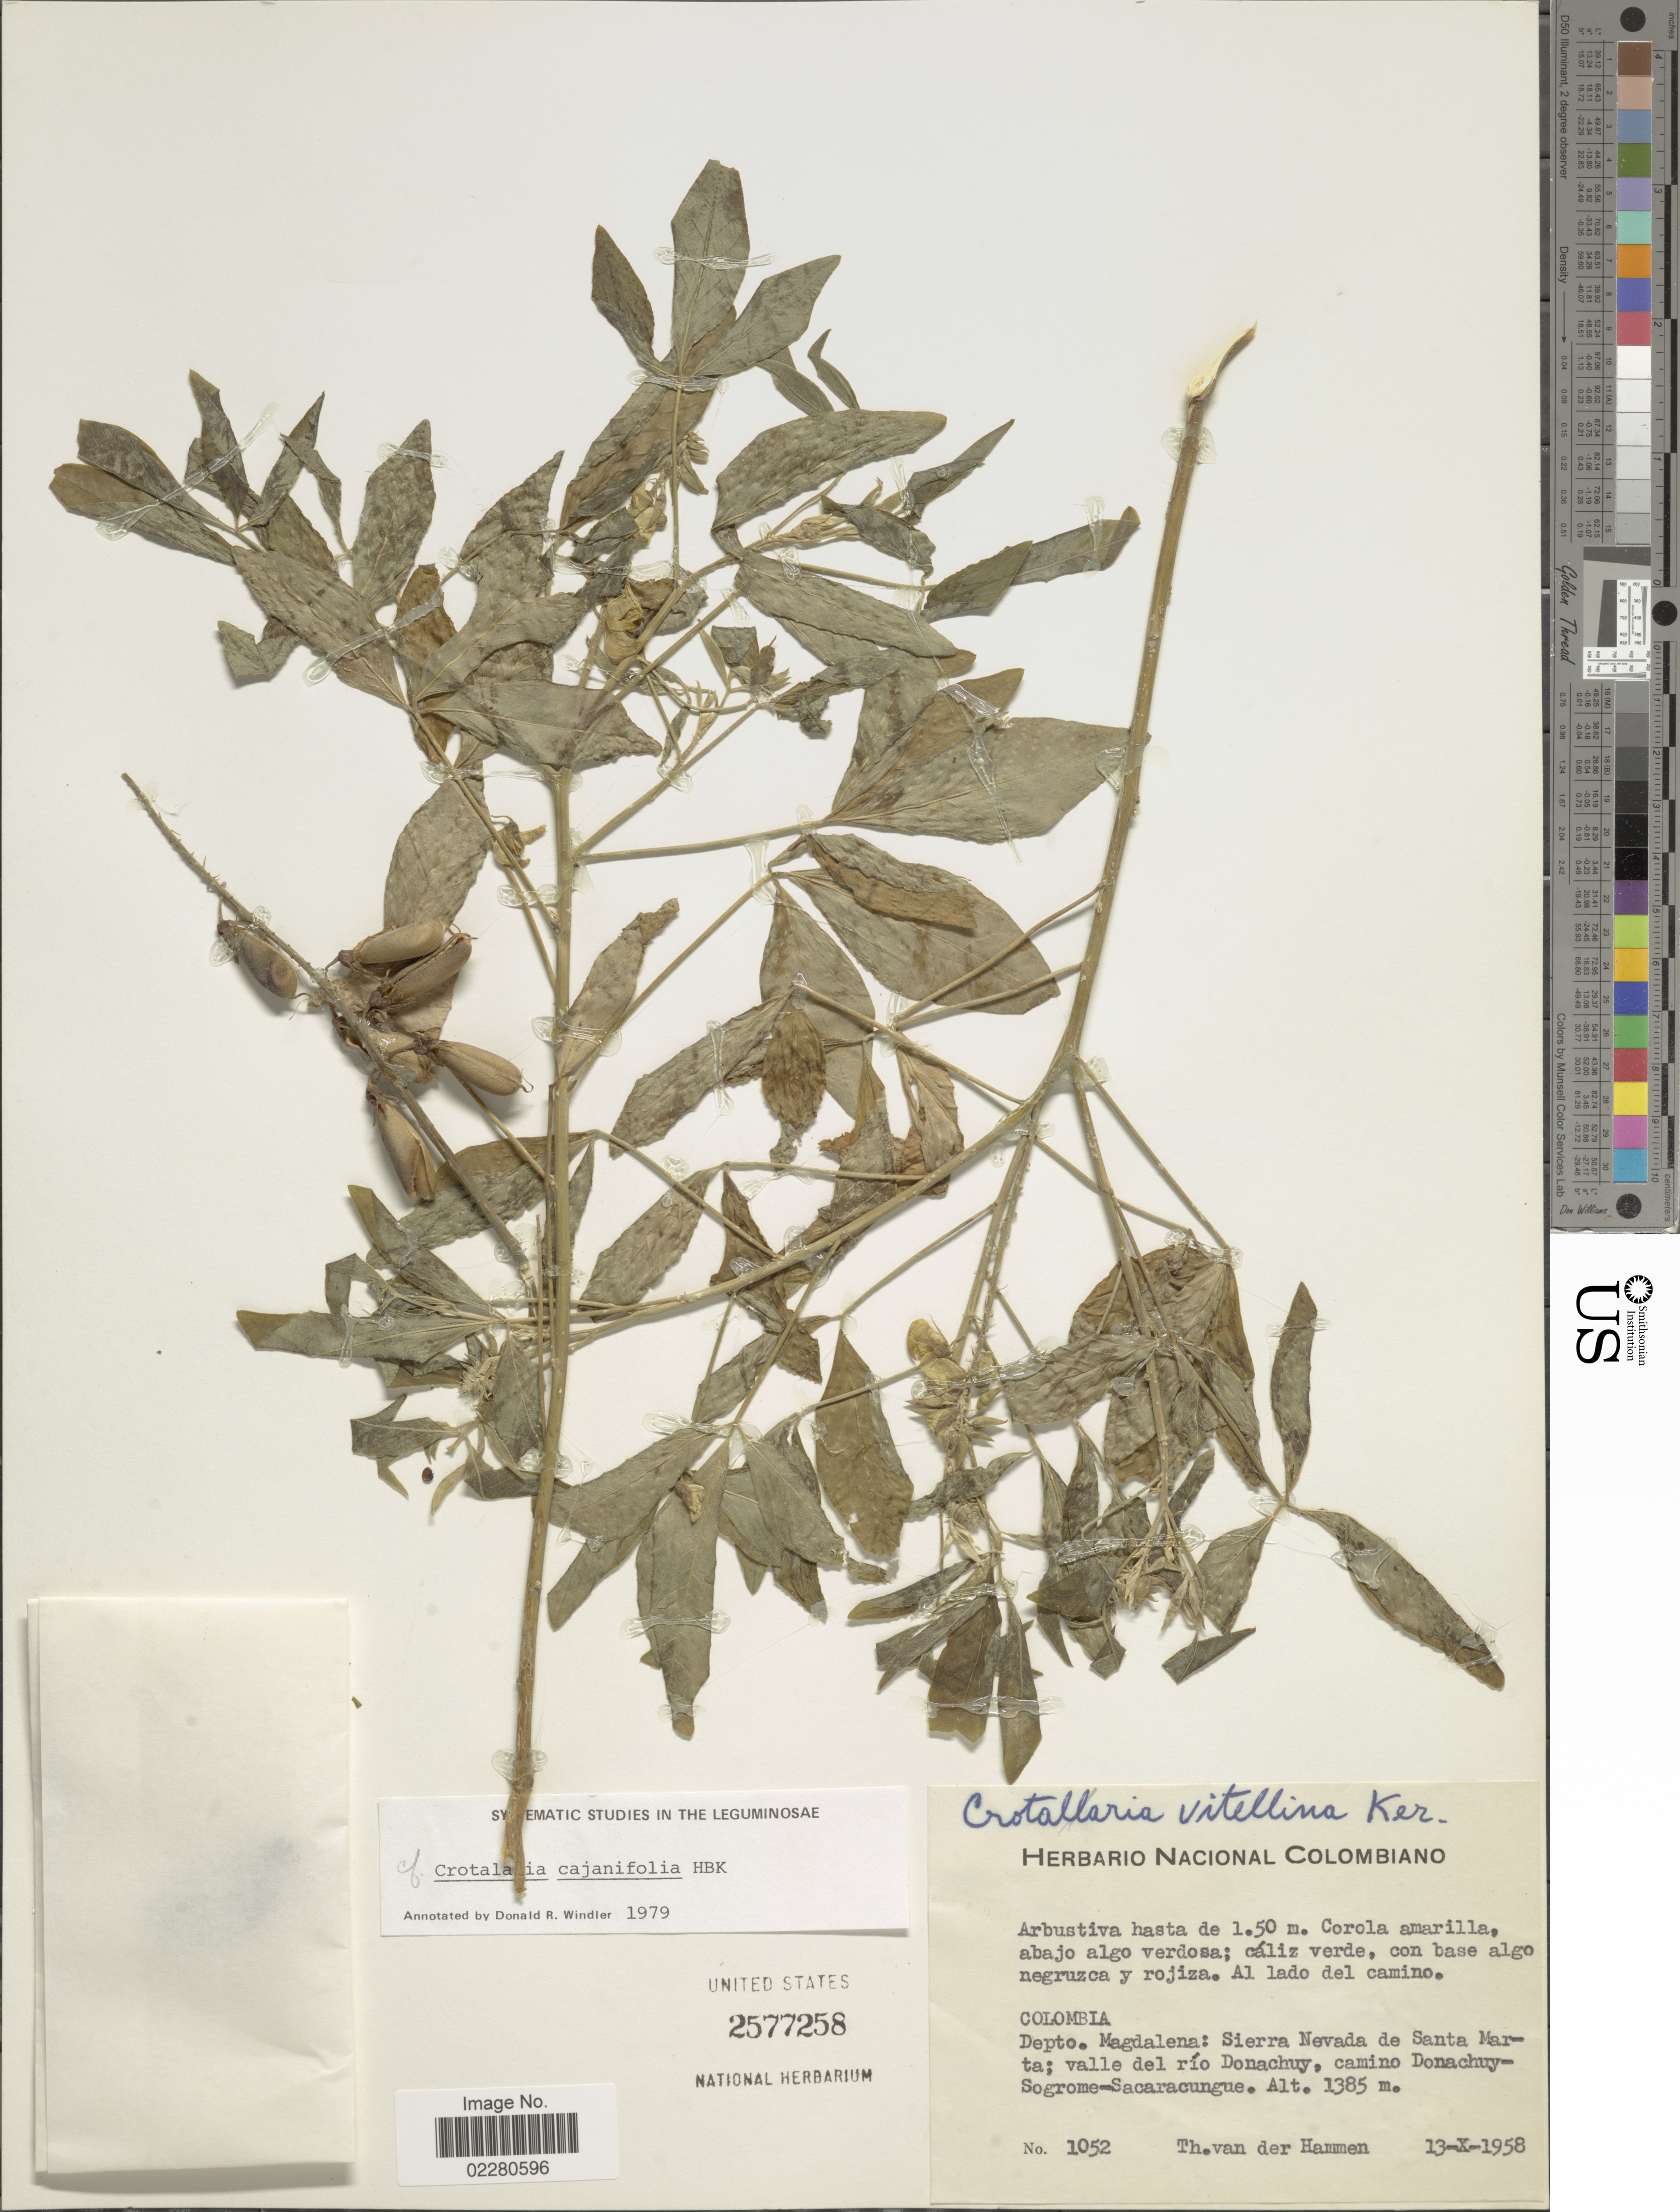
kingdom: Plantae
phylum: Tracheophyta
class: Magnoliopsida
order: Fabales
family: Fabaceae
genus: Crotalaria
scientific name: Crotalaria cajanifolia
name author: Kunth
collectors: T. Hammen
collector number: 1052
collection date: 1958-10-13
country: Colombia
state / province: Magdalena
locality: Depto. Magdalena: Sierra Nevada de Santa Marta; valle del río Donachuy, camino Donachuy-Sogrome-Sacaracungue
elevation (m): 1385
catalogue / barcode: US 2577258